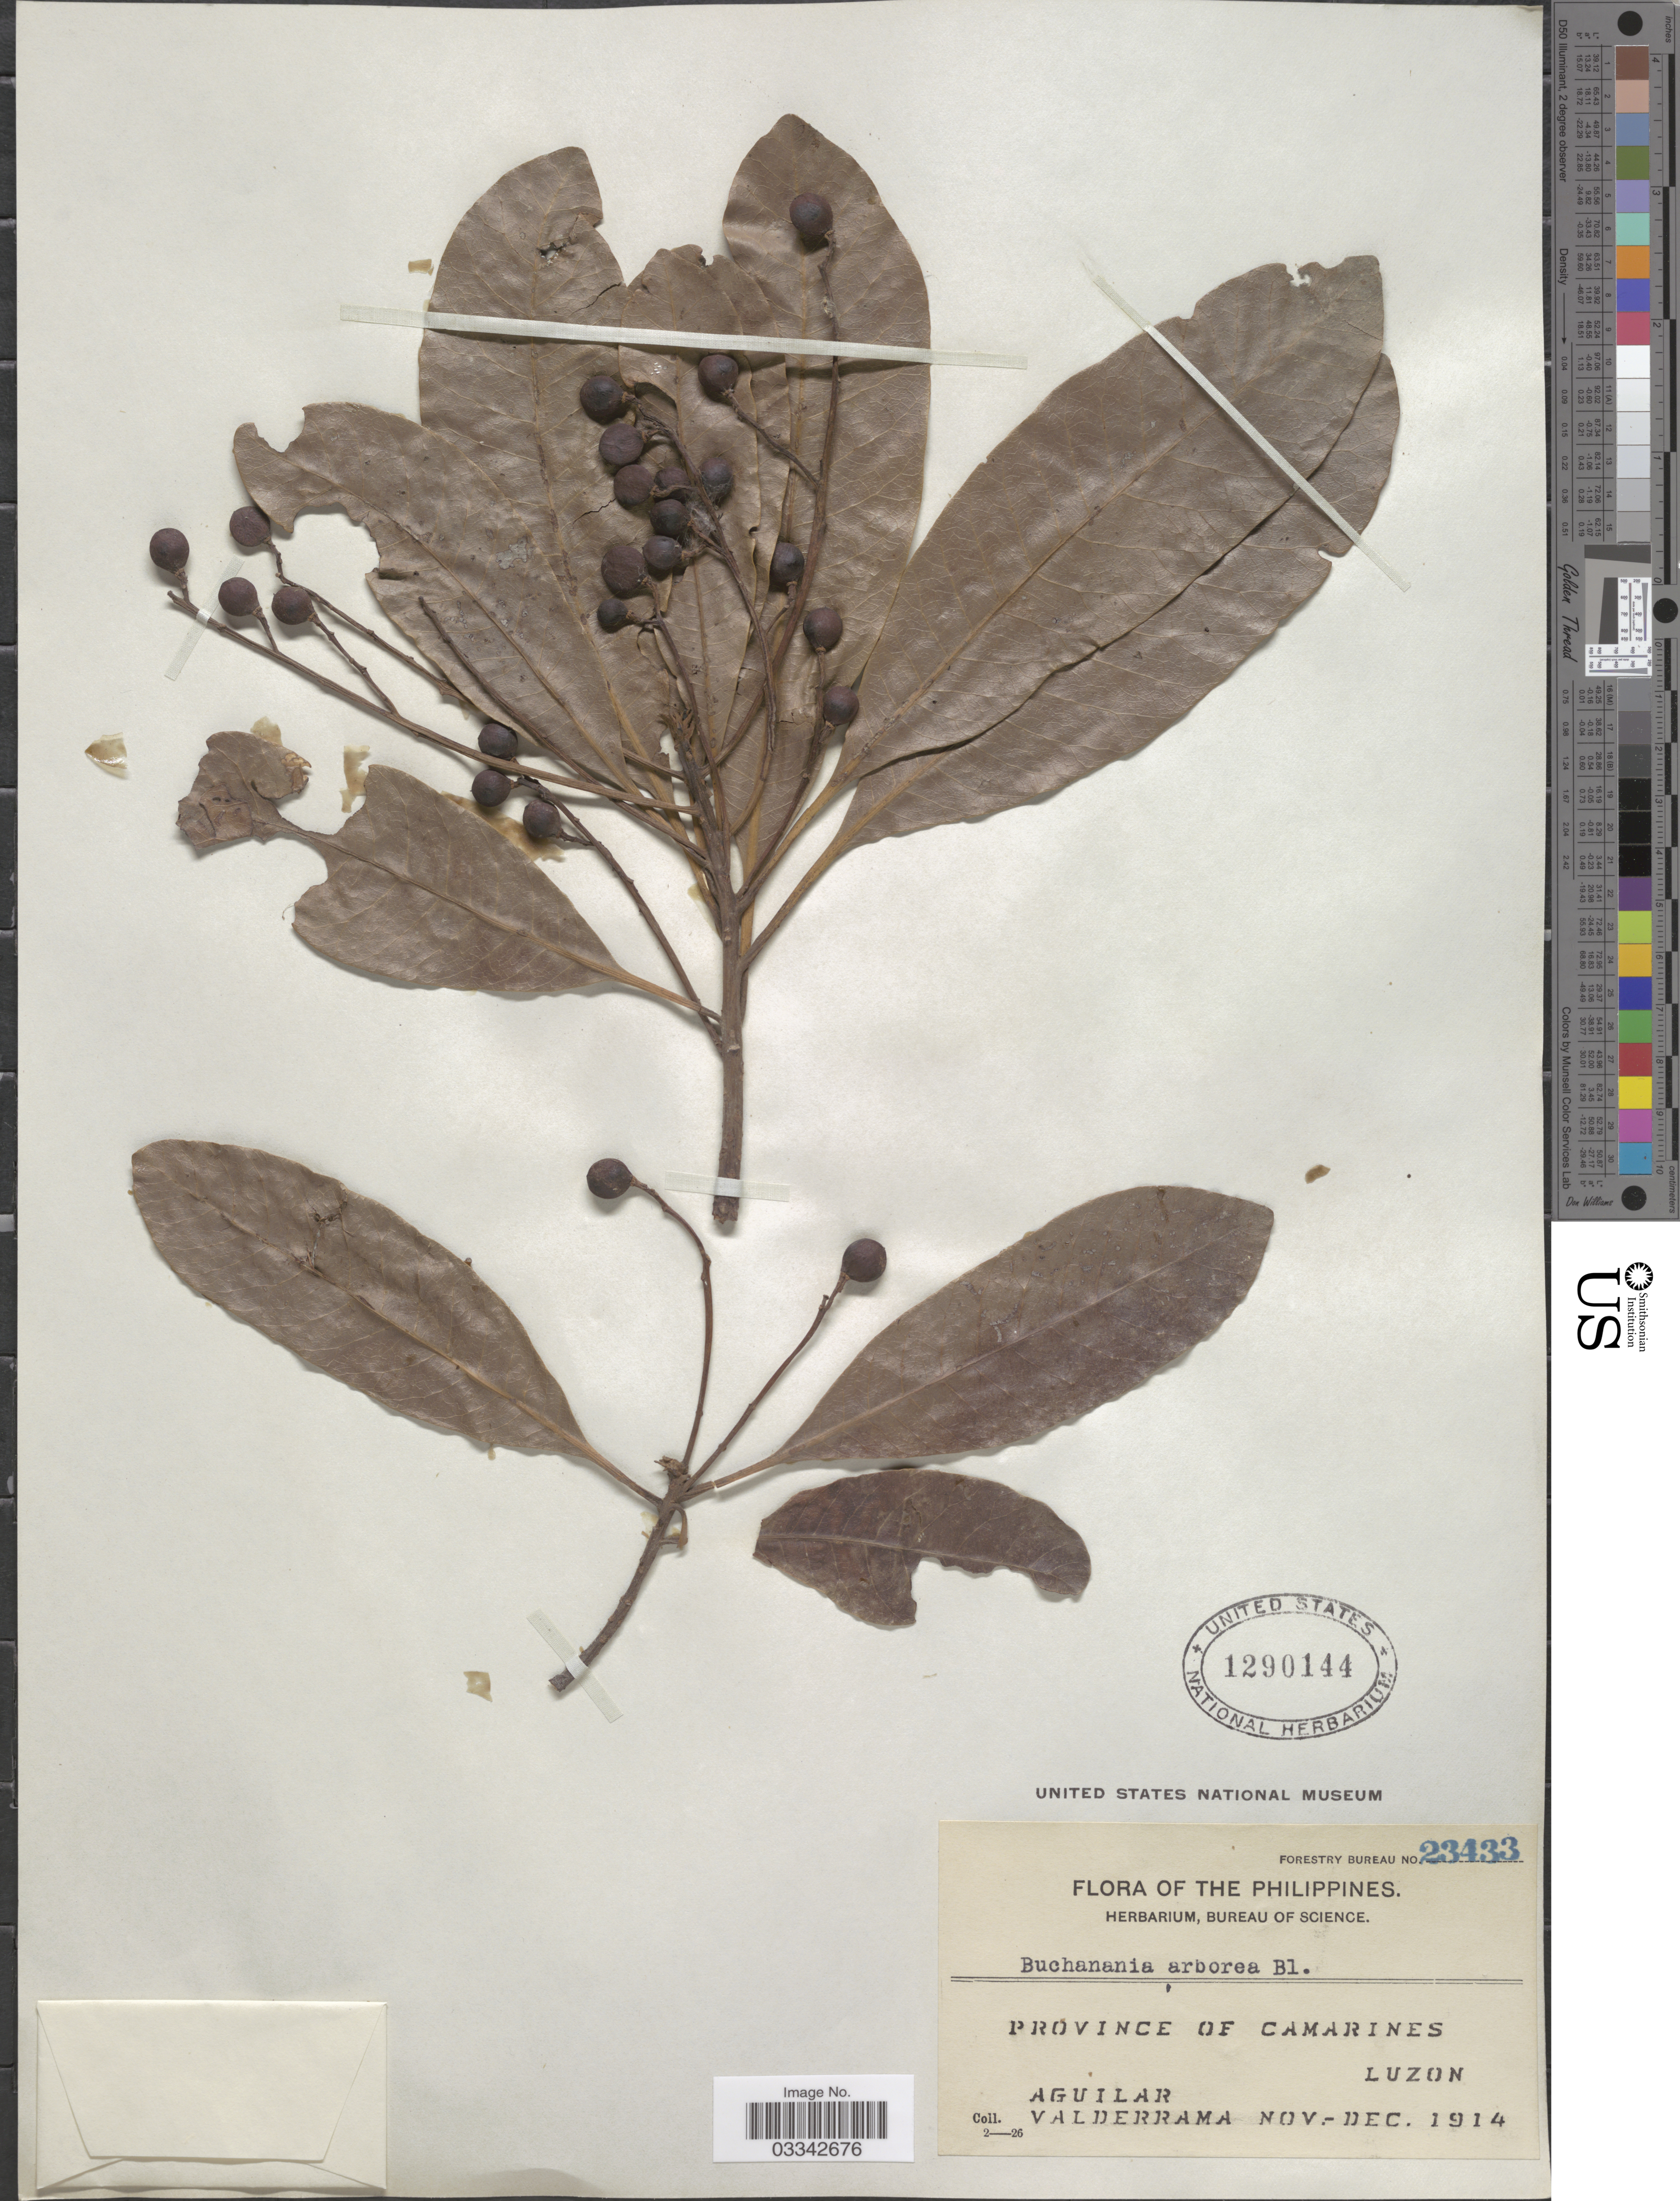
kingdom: Plantae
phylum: Tracheophyta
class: Magnoliopsida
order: Sapindales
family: Anacardiaceae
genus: Buchanania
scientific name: Buchanania arborescens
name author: (Blume) Blume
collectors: -. Aguilar & -. Valderrama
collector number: Forestry Bureau 23433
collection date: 1914-11/1914-12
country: Philippines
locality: Province of Camarines, Luzon.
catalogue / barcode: US 1290144